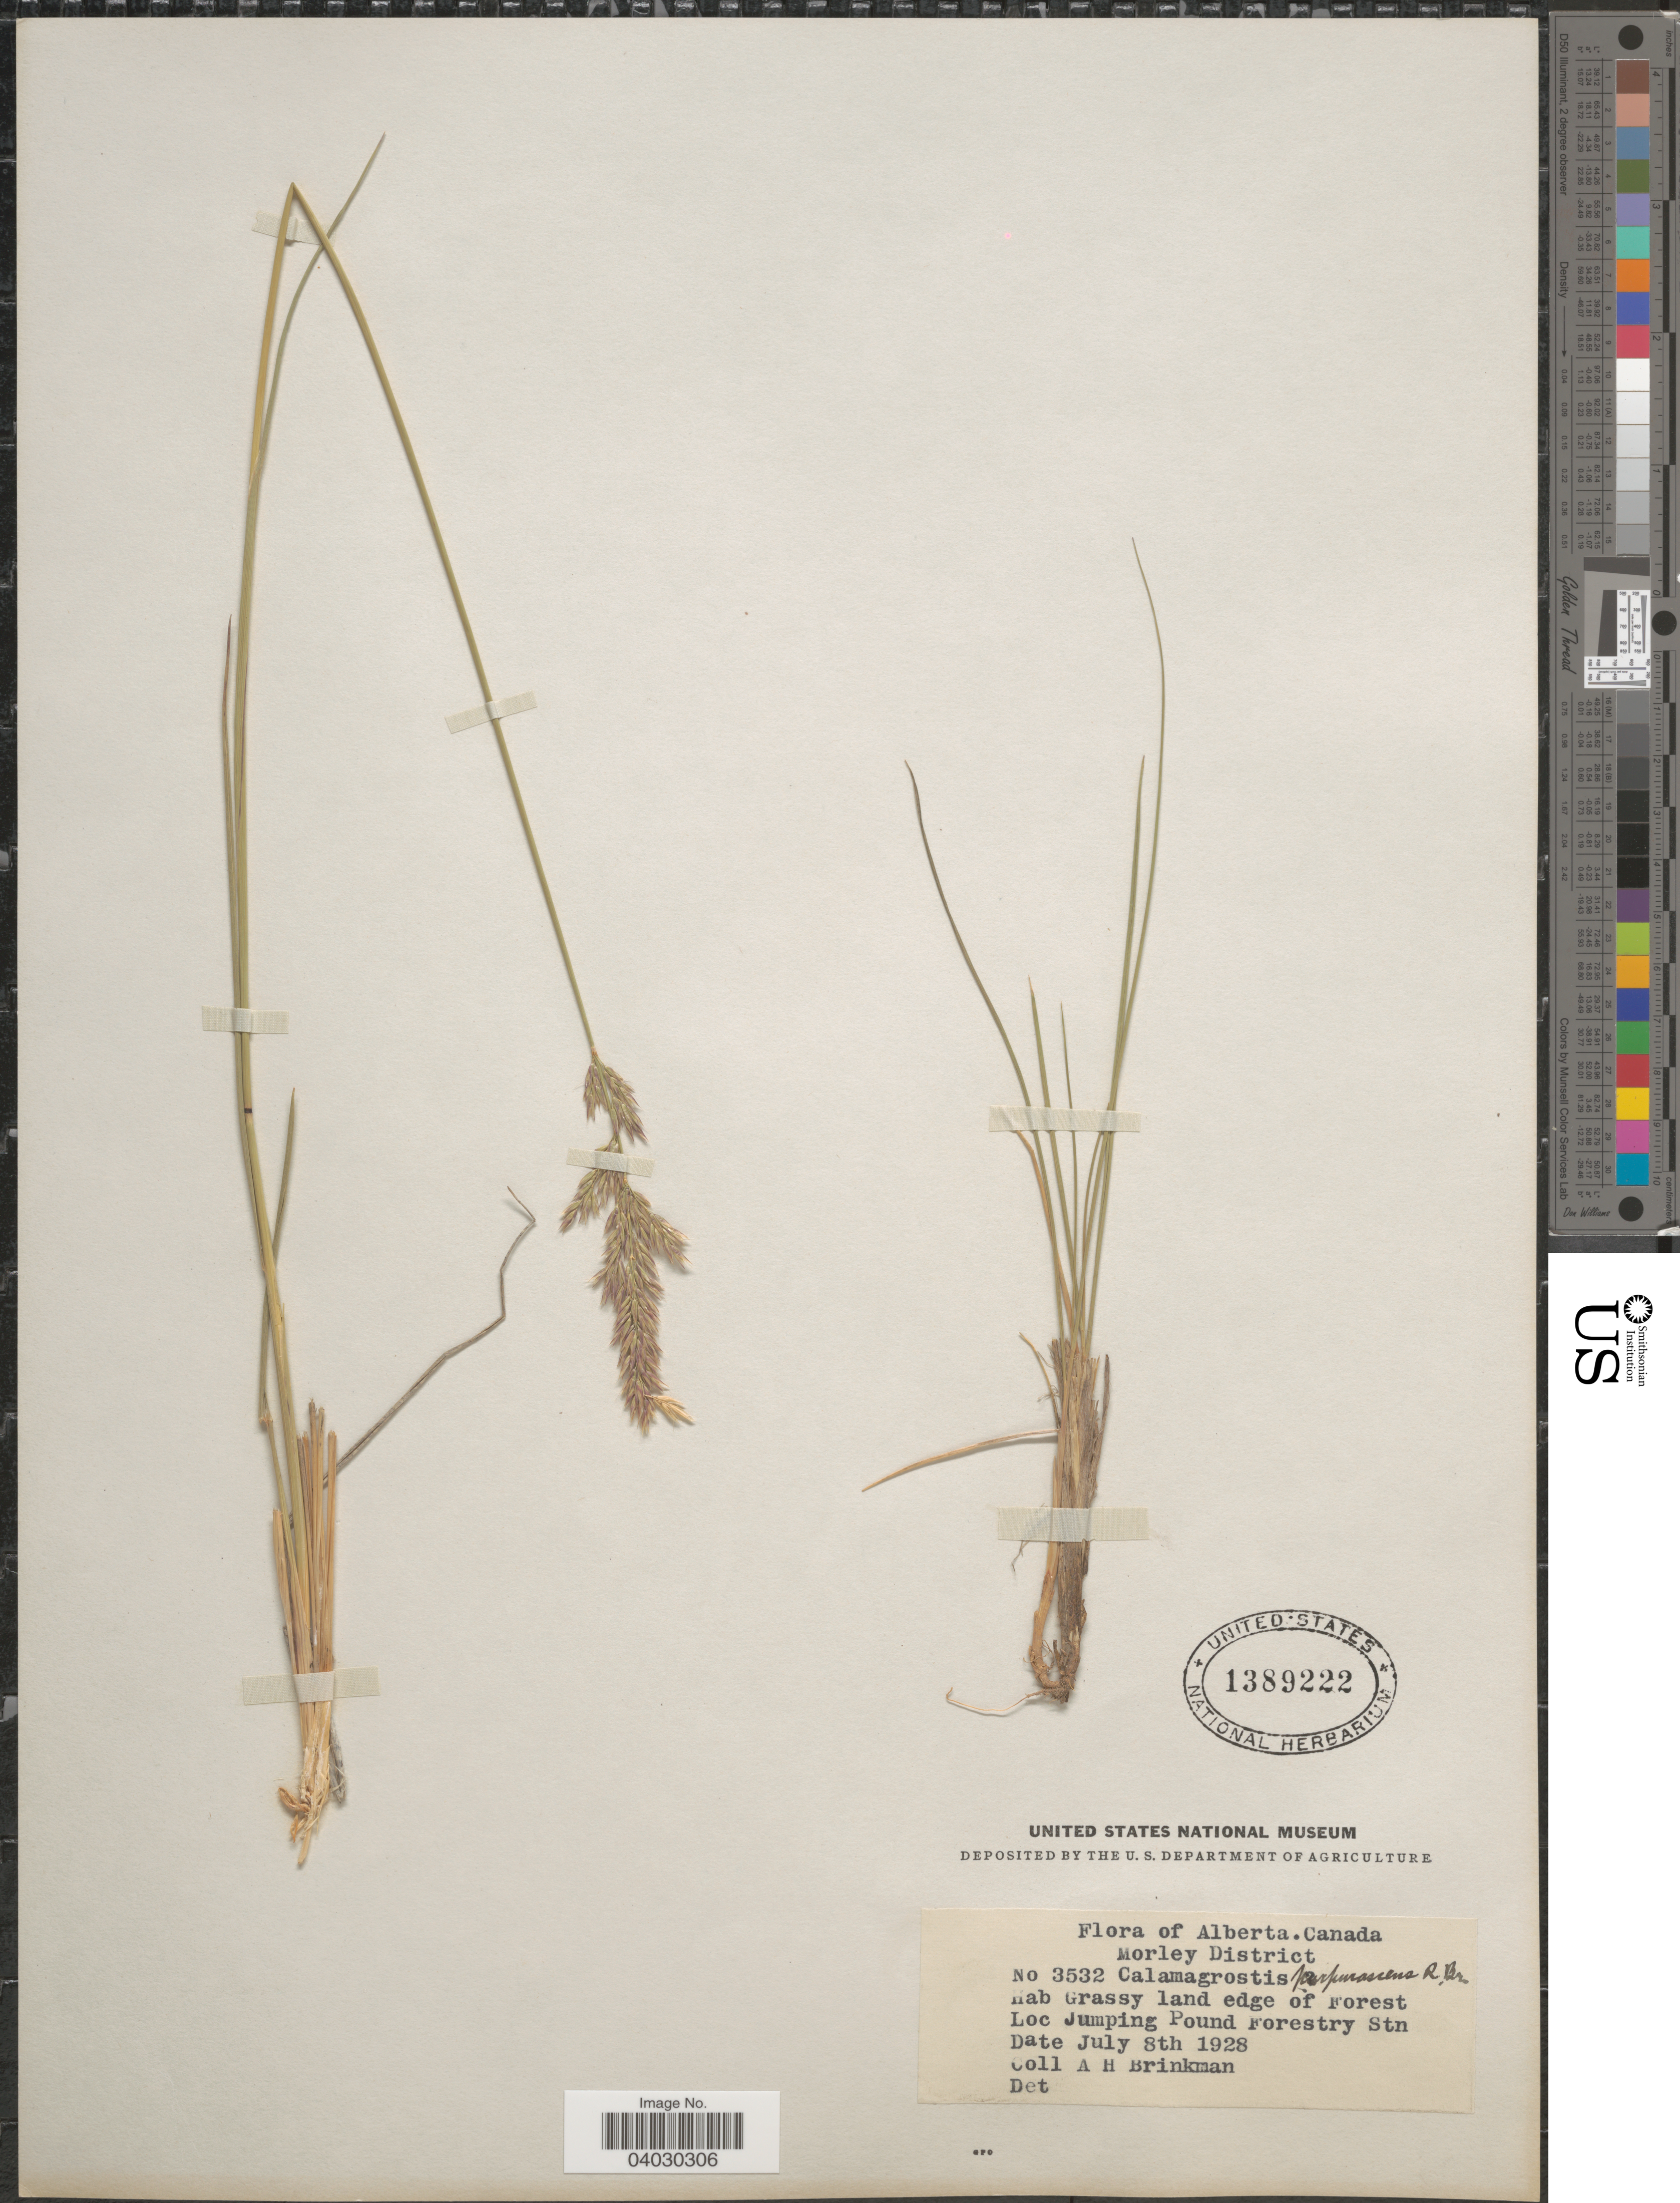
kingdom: Plantae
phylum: Tracheophyta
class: Liliopsida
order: Poales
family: Poaceae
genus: Calamagrostis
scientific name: Calamagrostis purpurascens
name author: R. Br.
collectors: A. Brinkman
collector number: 3532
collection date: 1928-07-08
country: Canada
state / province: Alberta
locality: Morley District. Jumping Pound Forestry Stn.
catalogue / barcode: US 1389222